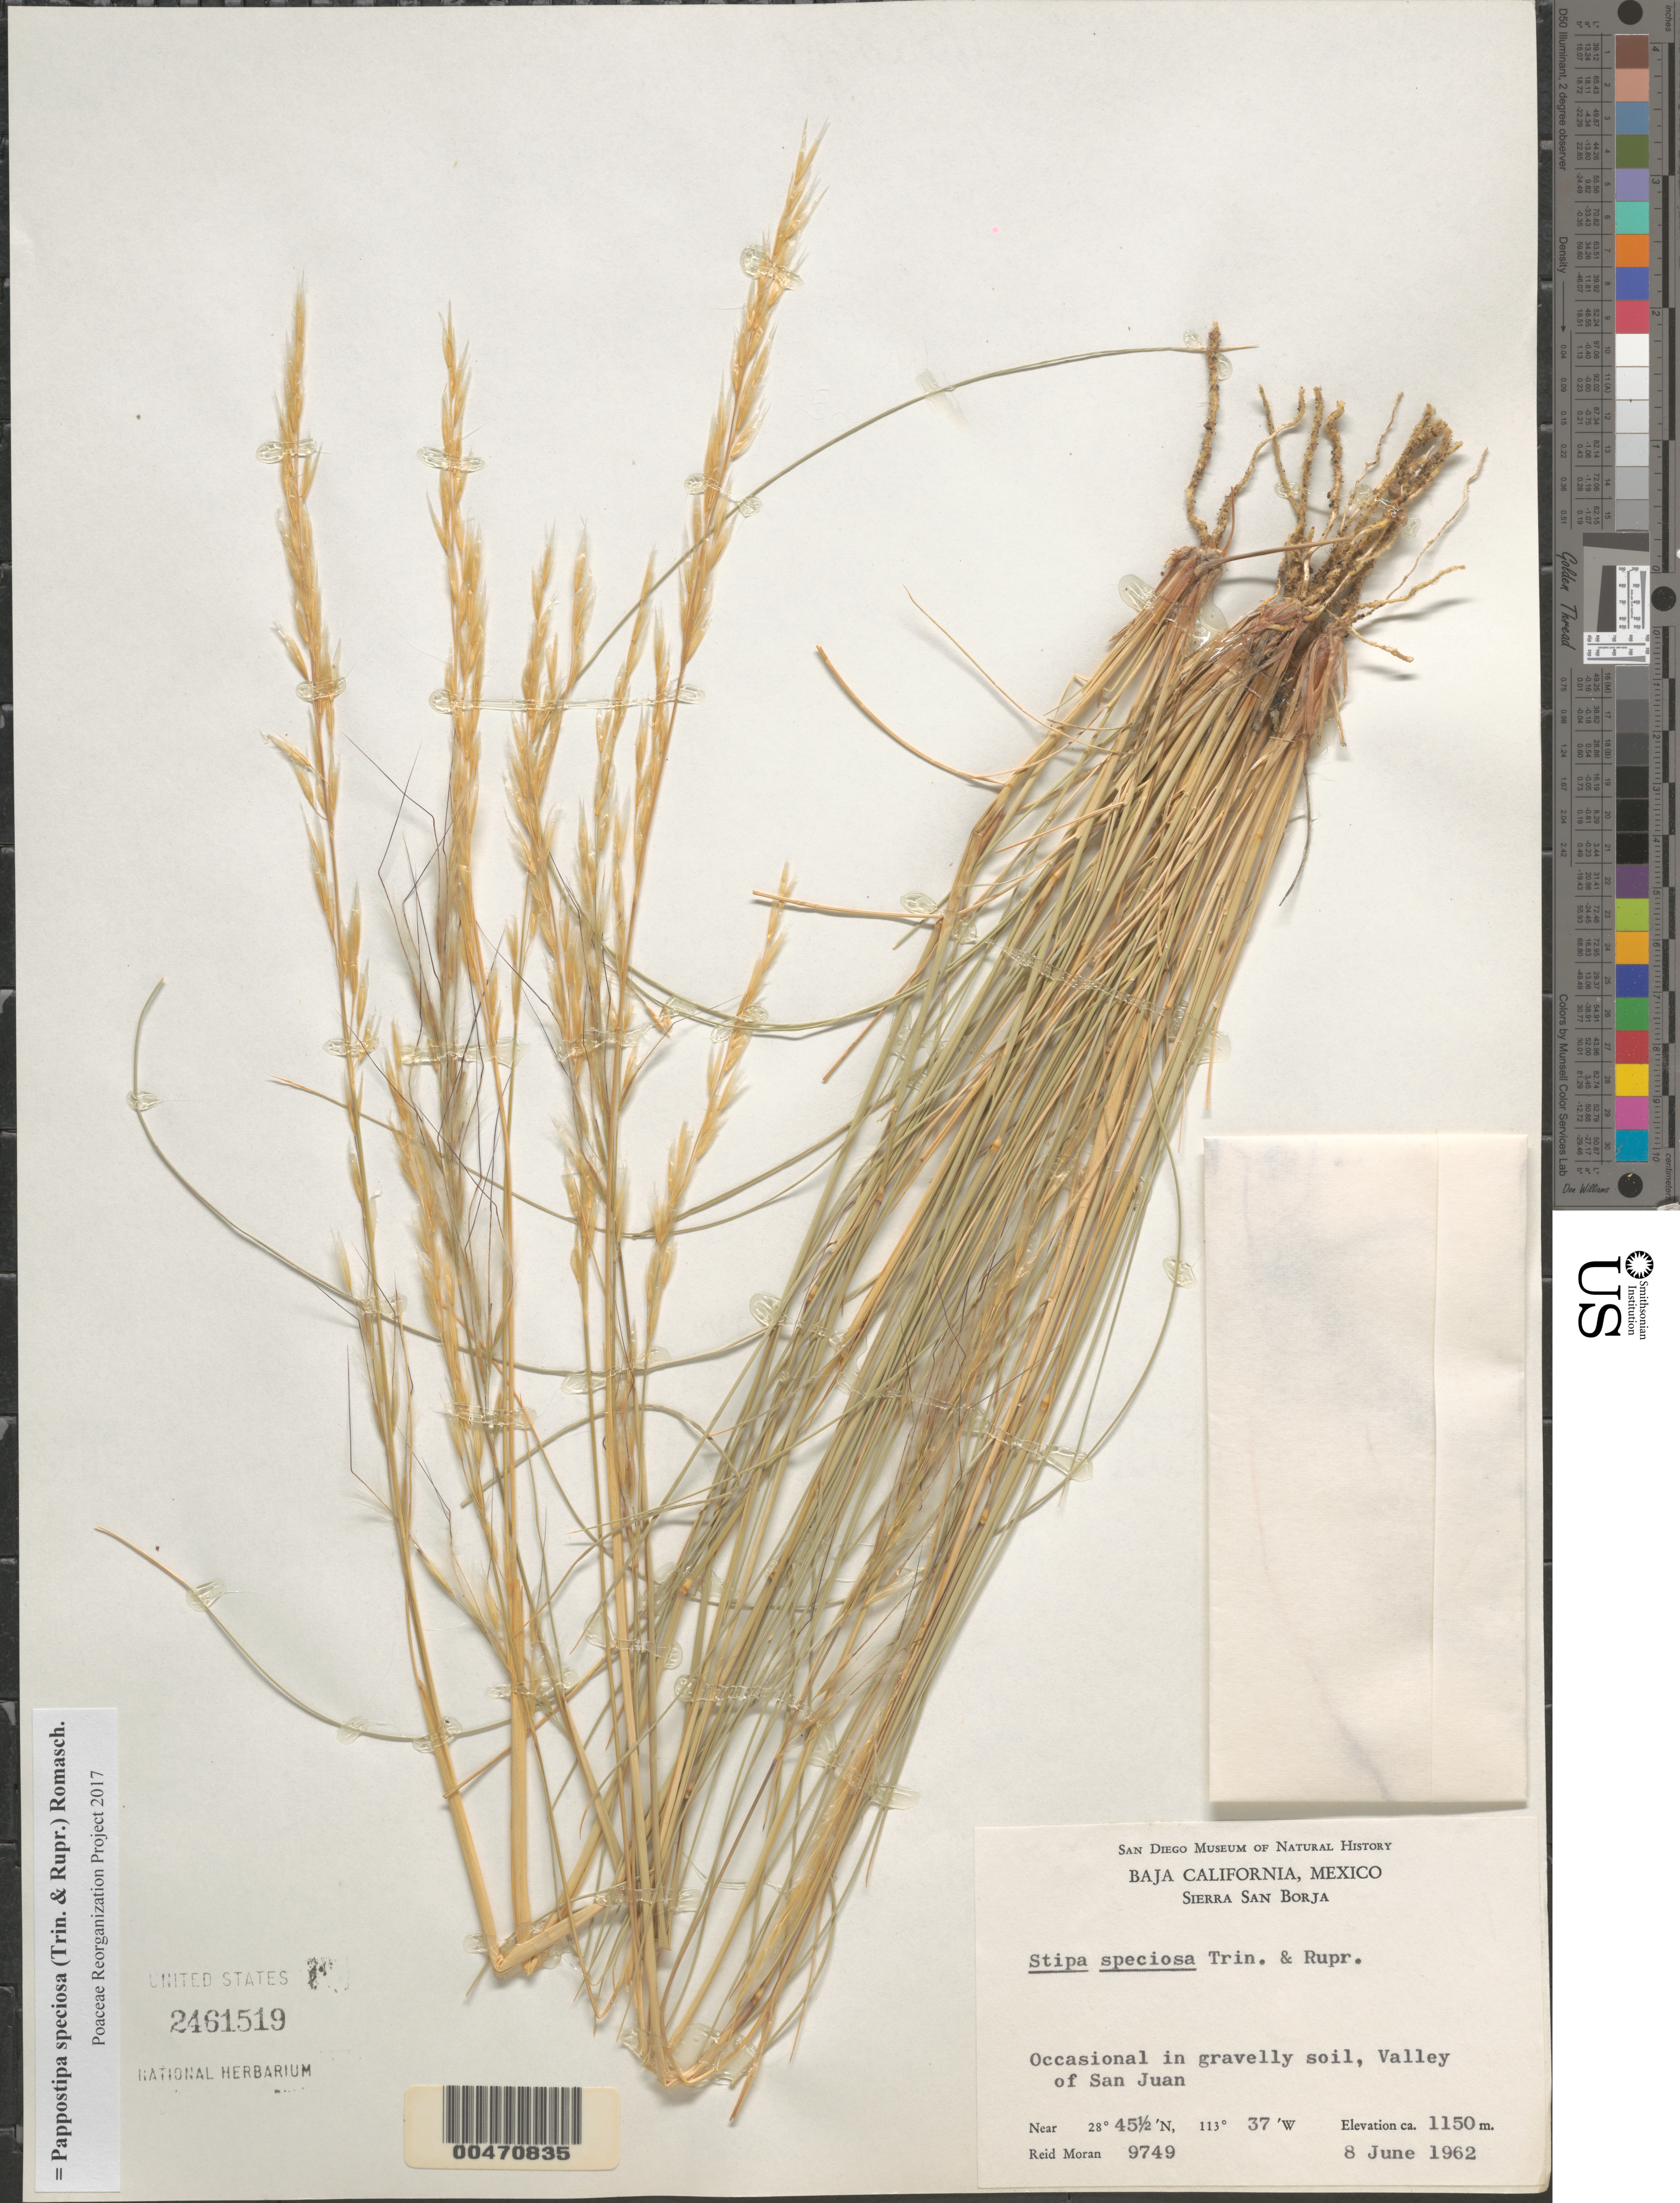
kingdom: Plantae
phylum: Tracheophyta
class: Liliopsida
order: Poales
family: Poaceae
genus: Pappostipa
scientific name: Pappostipa speciosa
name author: (Trin. & Rupr.) Romasch.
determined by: Poaceae Reorganization Project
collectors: R. V. Moran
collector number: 9749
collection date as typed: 8 Jun 1962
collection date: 1962-06-08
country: Mexico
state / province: Baja California Norte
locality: Sierra San Borja, Valley of San Juan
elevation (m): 1150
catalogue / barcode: US 2461519